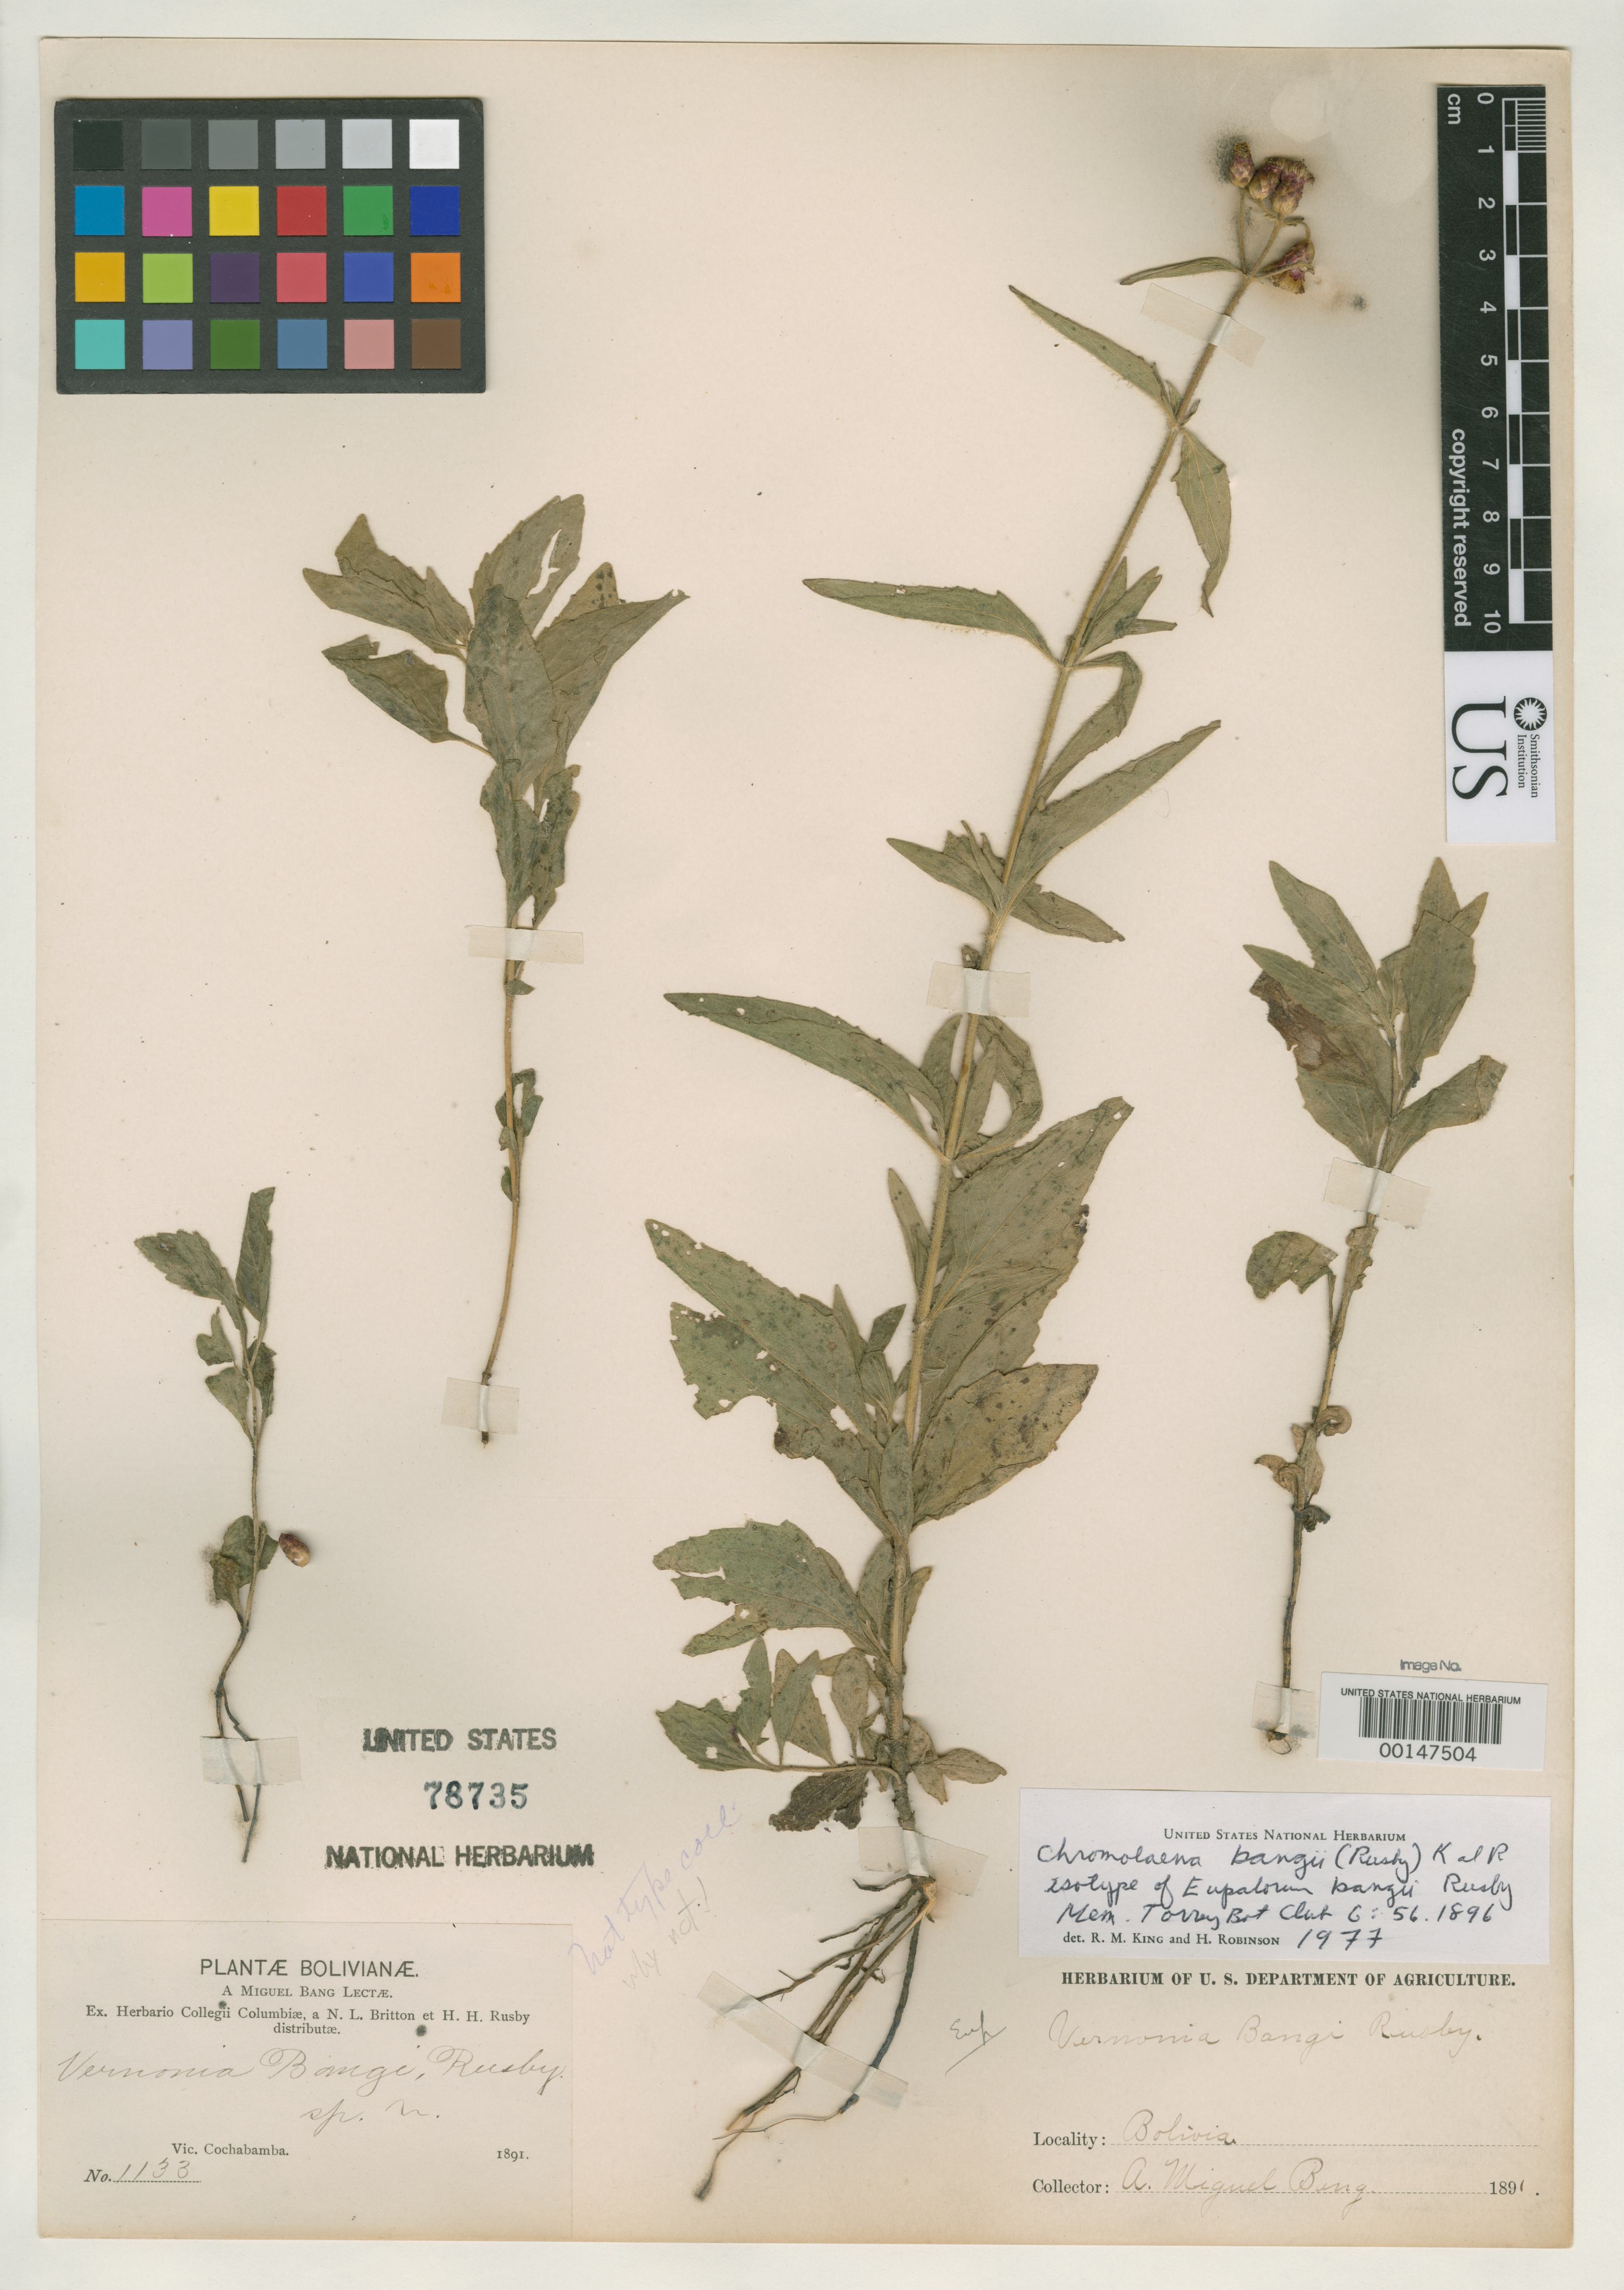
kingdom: Plantae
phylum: Tracheophyta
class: Magnoliopsida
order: Asterales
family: Asteraceae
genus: Eupatorium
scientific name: Eupatorium bangii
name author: Rusby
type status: Isotype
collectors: M. Bang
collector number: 1133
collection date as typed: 1891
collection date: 1891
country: Bolivia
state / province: Cochabamba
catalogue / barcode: US 78735